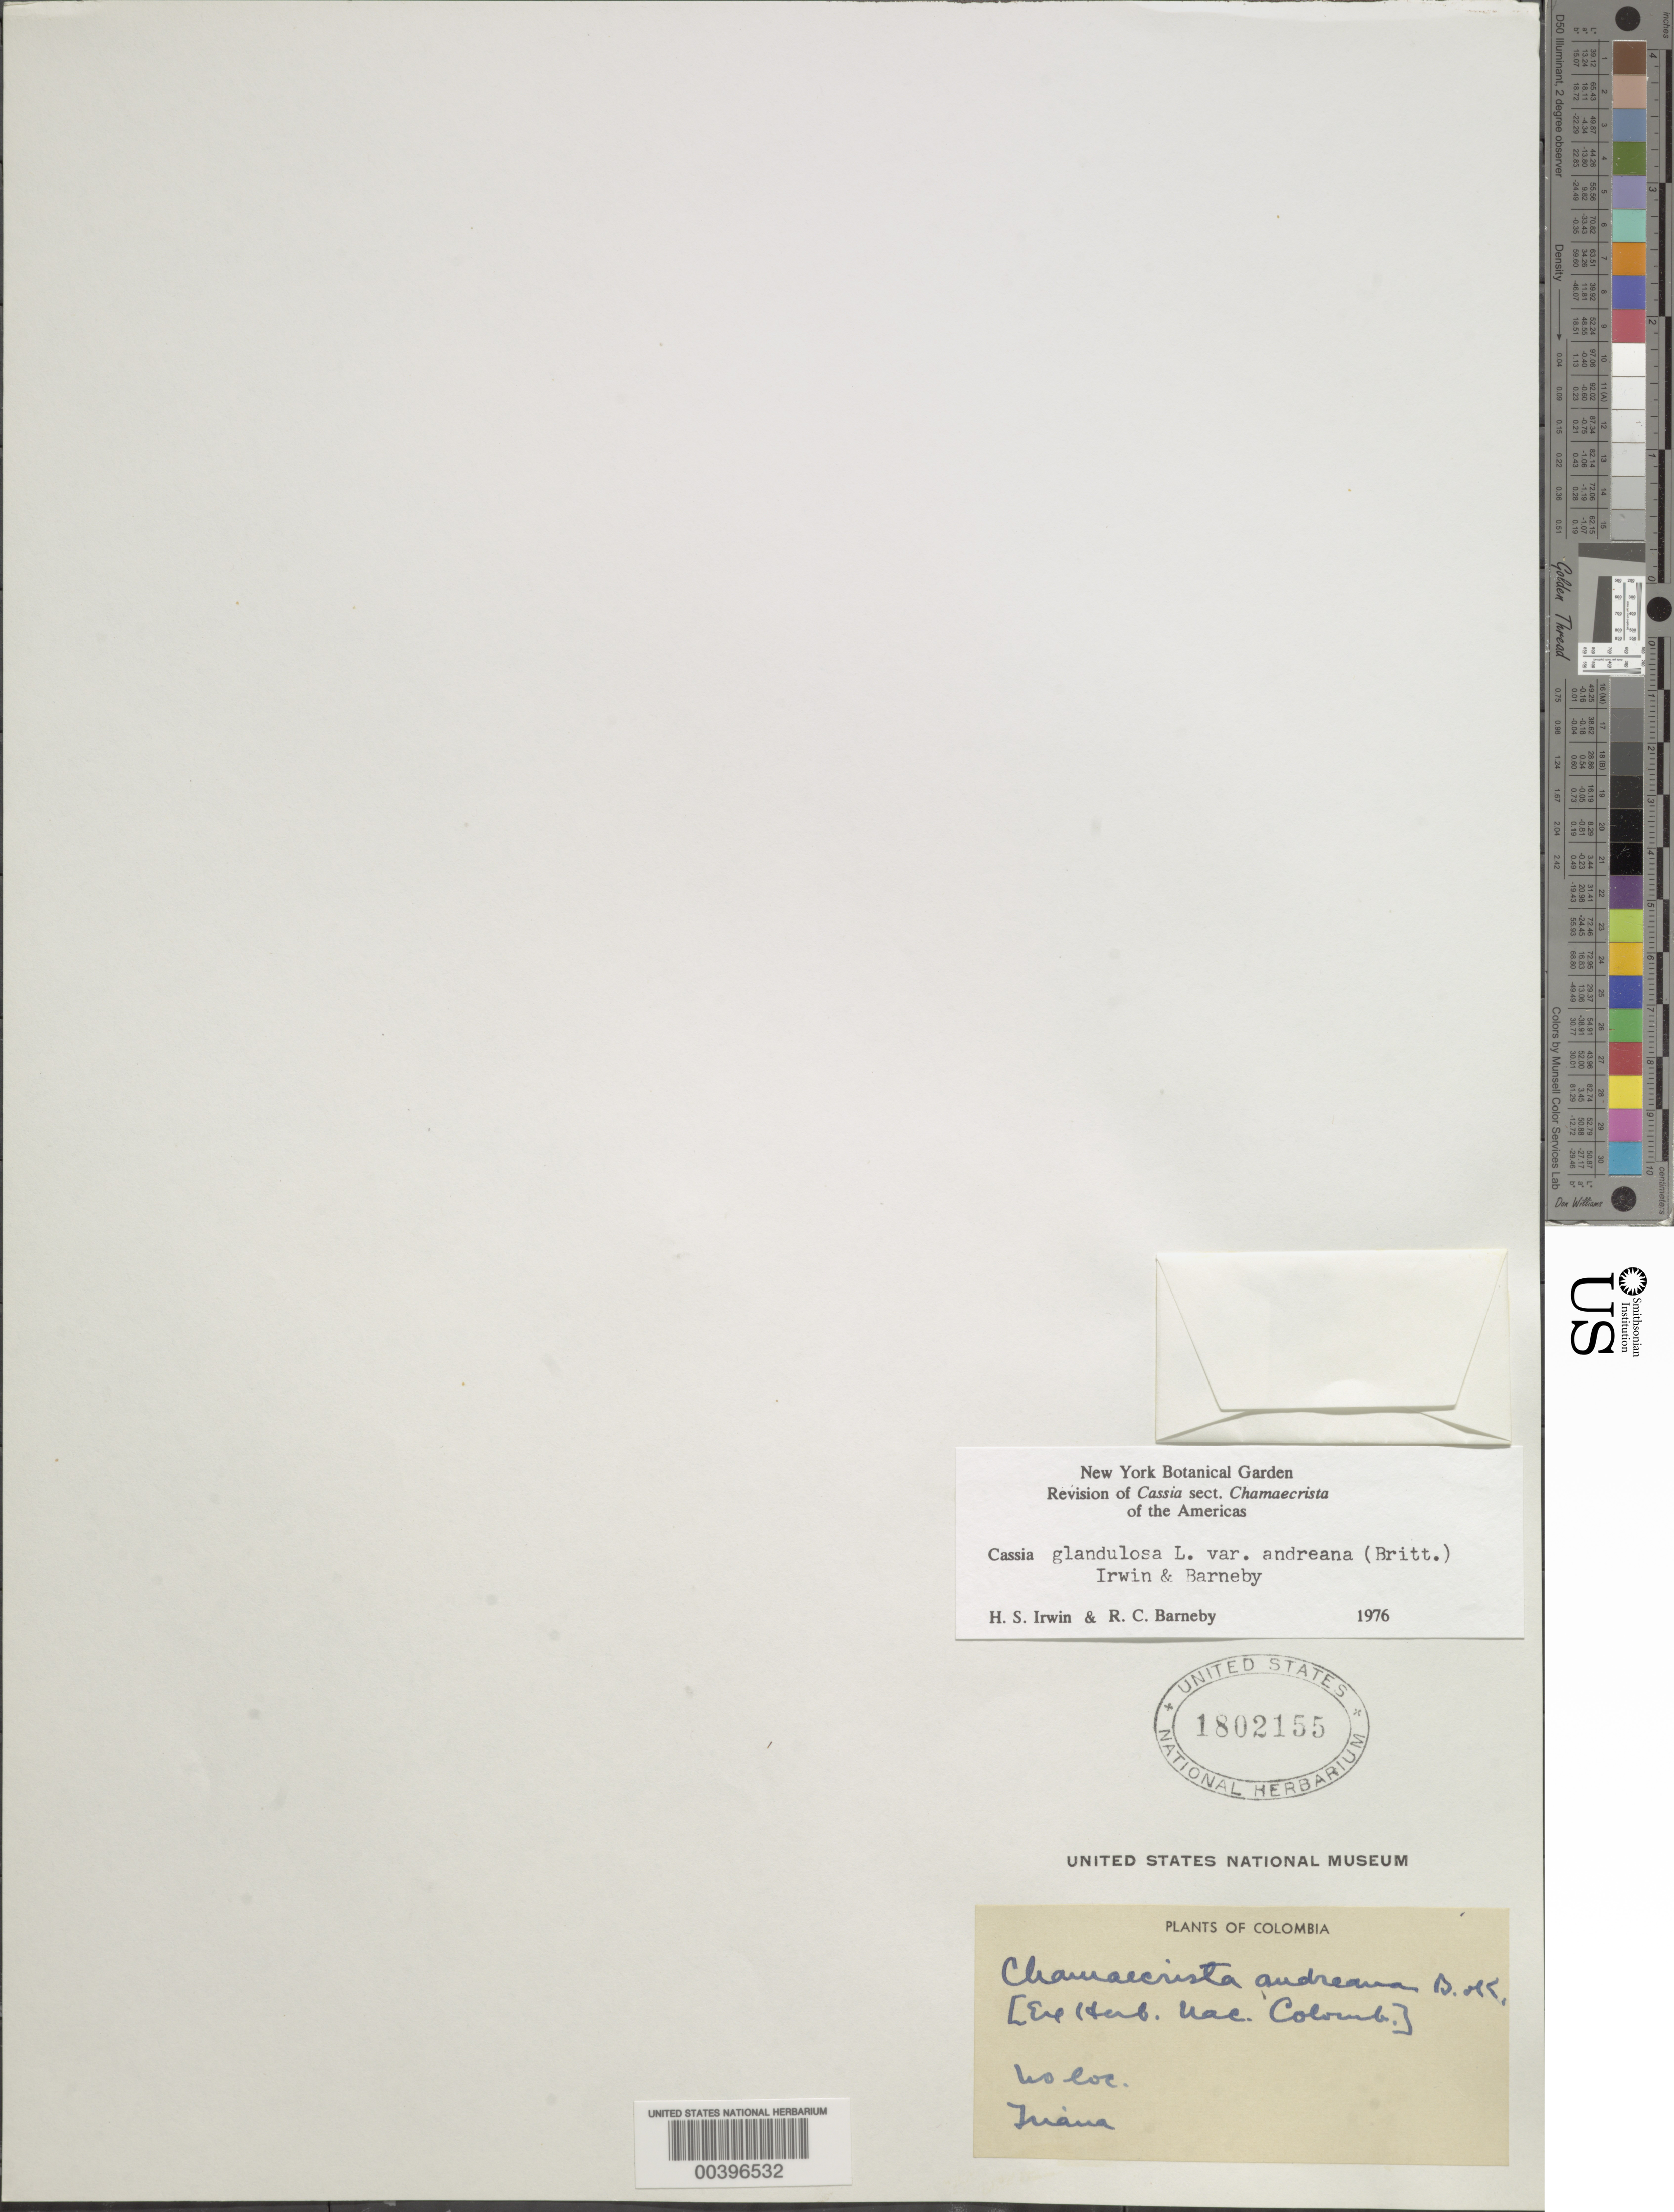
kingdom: Plantae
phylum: Tracheophyta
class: Magnoliopsida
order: Fabales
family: Fabaceae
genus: Chamaecrista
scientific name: Chamaecrista glandulosa var. andreana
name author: (Britton & Killip) H.S. Irwin & Barneby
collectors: J. J. Triana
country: Colombia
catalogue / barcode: US 1802155